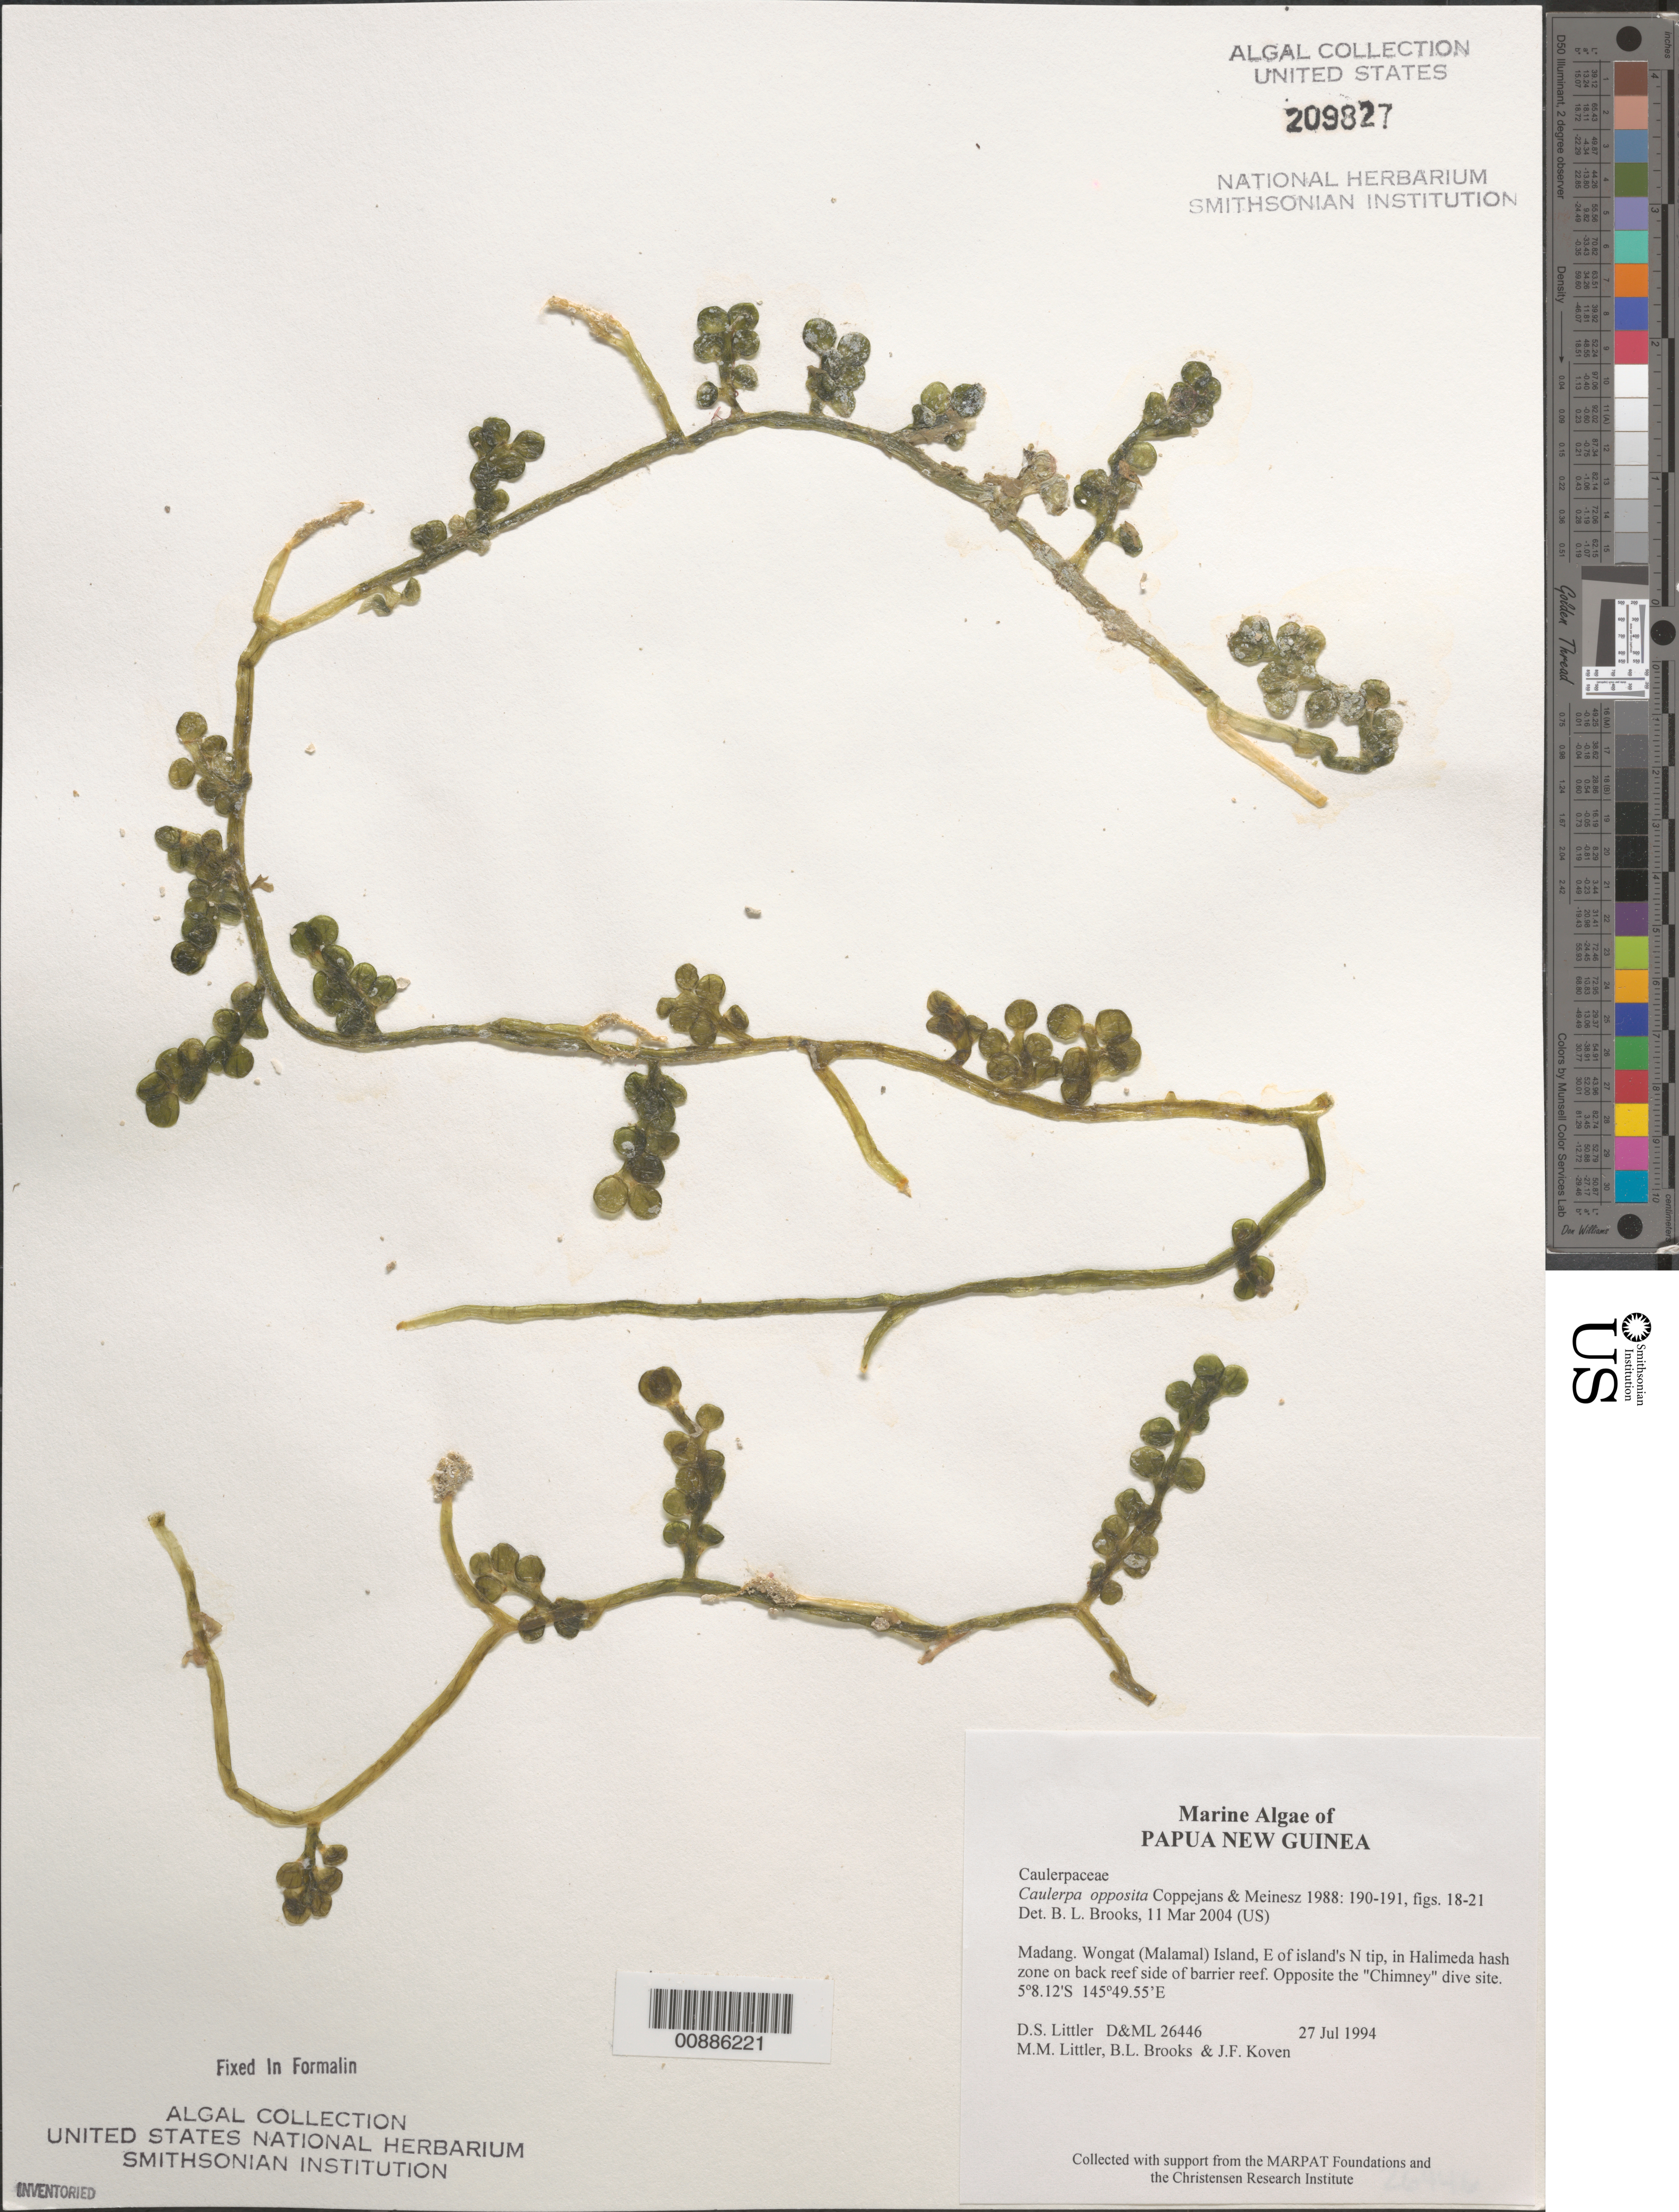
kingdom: Plantae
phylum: Chlorophyta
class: Ulvophyceae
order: Bryopsidales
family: Caulerpaceae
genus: Caulerpa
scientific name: Caulerpa opposita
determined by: Brooks, B. L., (BOT), Smithsonian Institution - National Museum of Natural History (UNITED STATES)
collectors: D. S. Littler, M. M. Littler, B. Brooks & J. Koven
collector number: D&ML 26446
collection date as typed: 27 Jul 1994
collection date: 1994-07-27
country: Papua New Guinea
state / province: Madang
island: Wongat [Malamal]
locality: East of island's north tip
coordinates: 5 8.12'S, 145 49.55'E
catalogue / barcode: US 209827